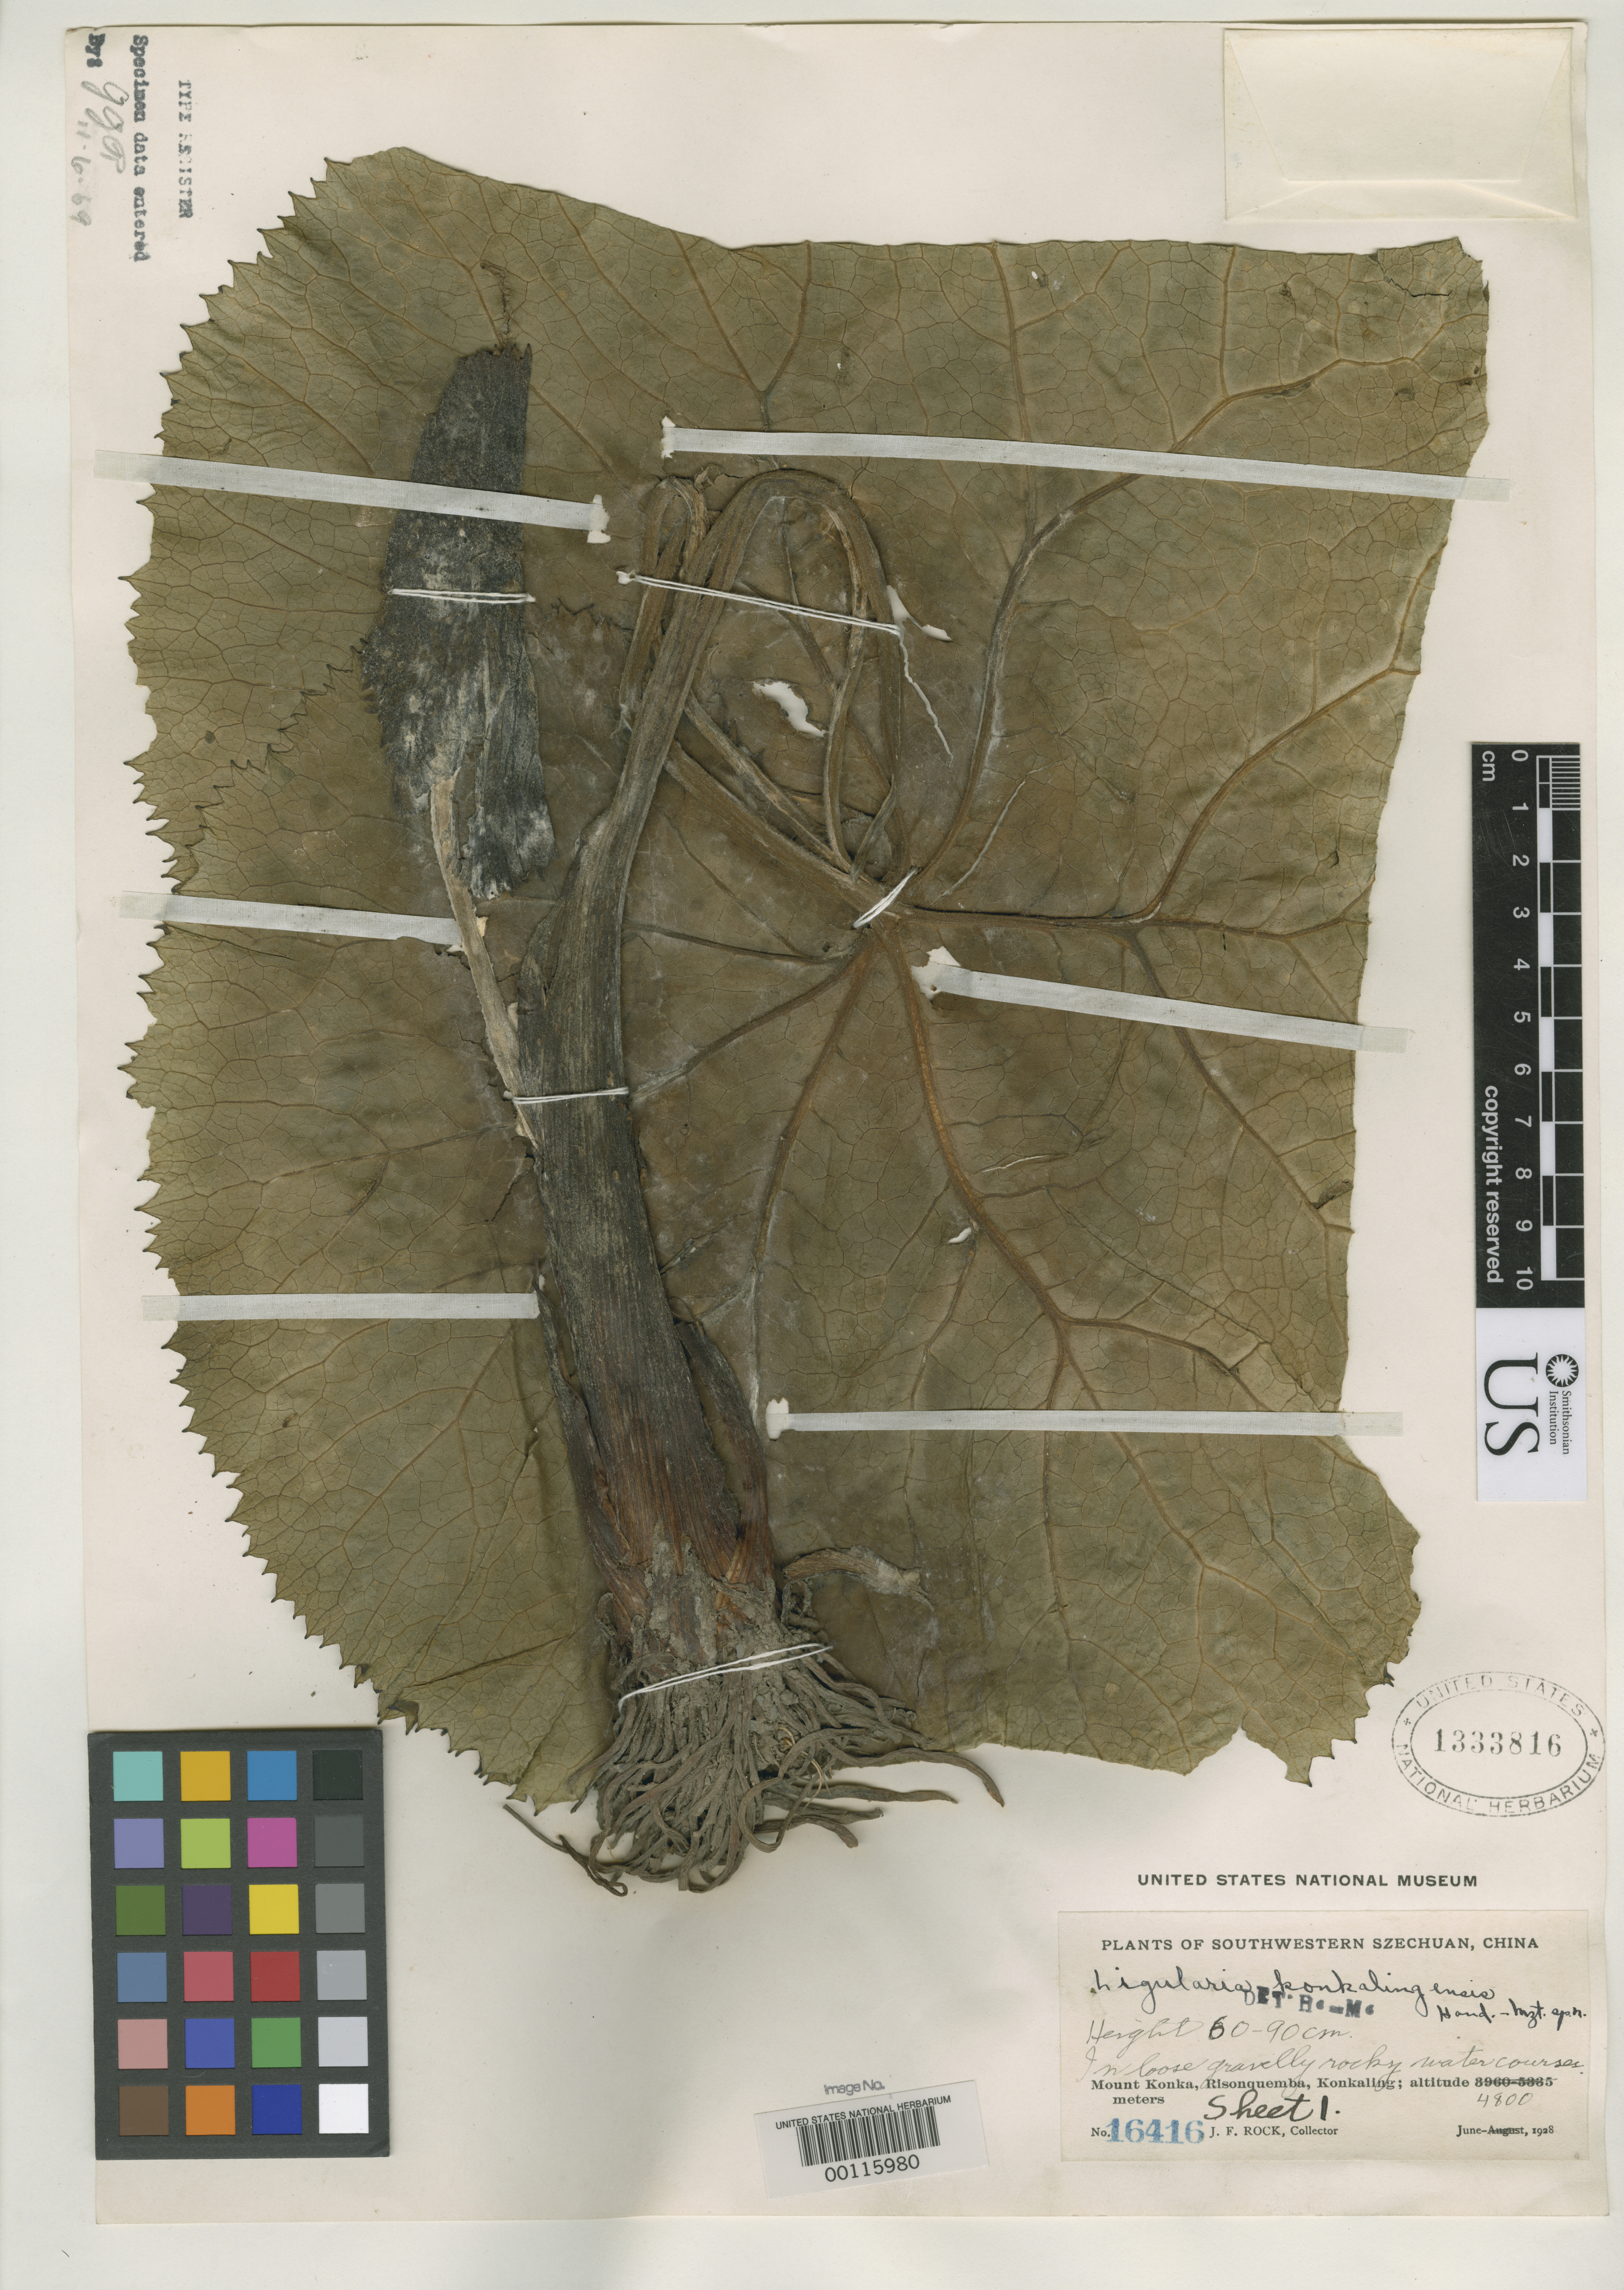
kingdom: Plantae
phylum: Tracheophyta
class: Magnoliopsida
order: Asterales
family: Asteraceae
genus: Ligularia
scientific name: Ligularia konkalingensis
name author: Hand.-Mazz.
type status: Isotype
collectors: J. F. Rock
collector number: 16416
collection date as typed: Jun 1928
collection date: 1928-06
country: China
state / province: Sichuan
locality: Mount Konka, Risonquemba, Konkaling.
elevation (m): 4800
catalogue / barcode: US 1333816